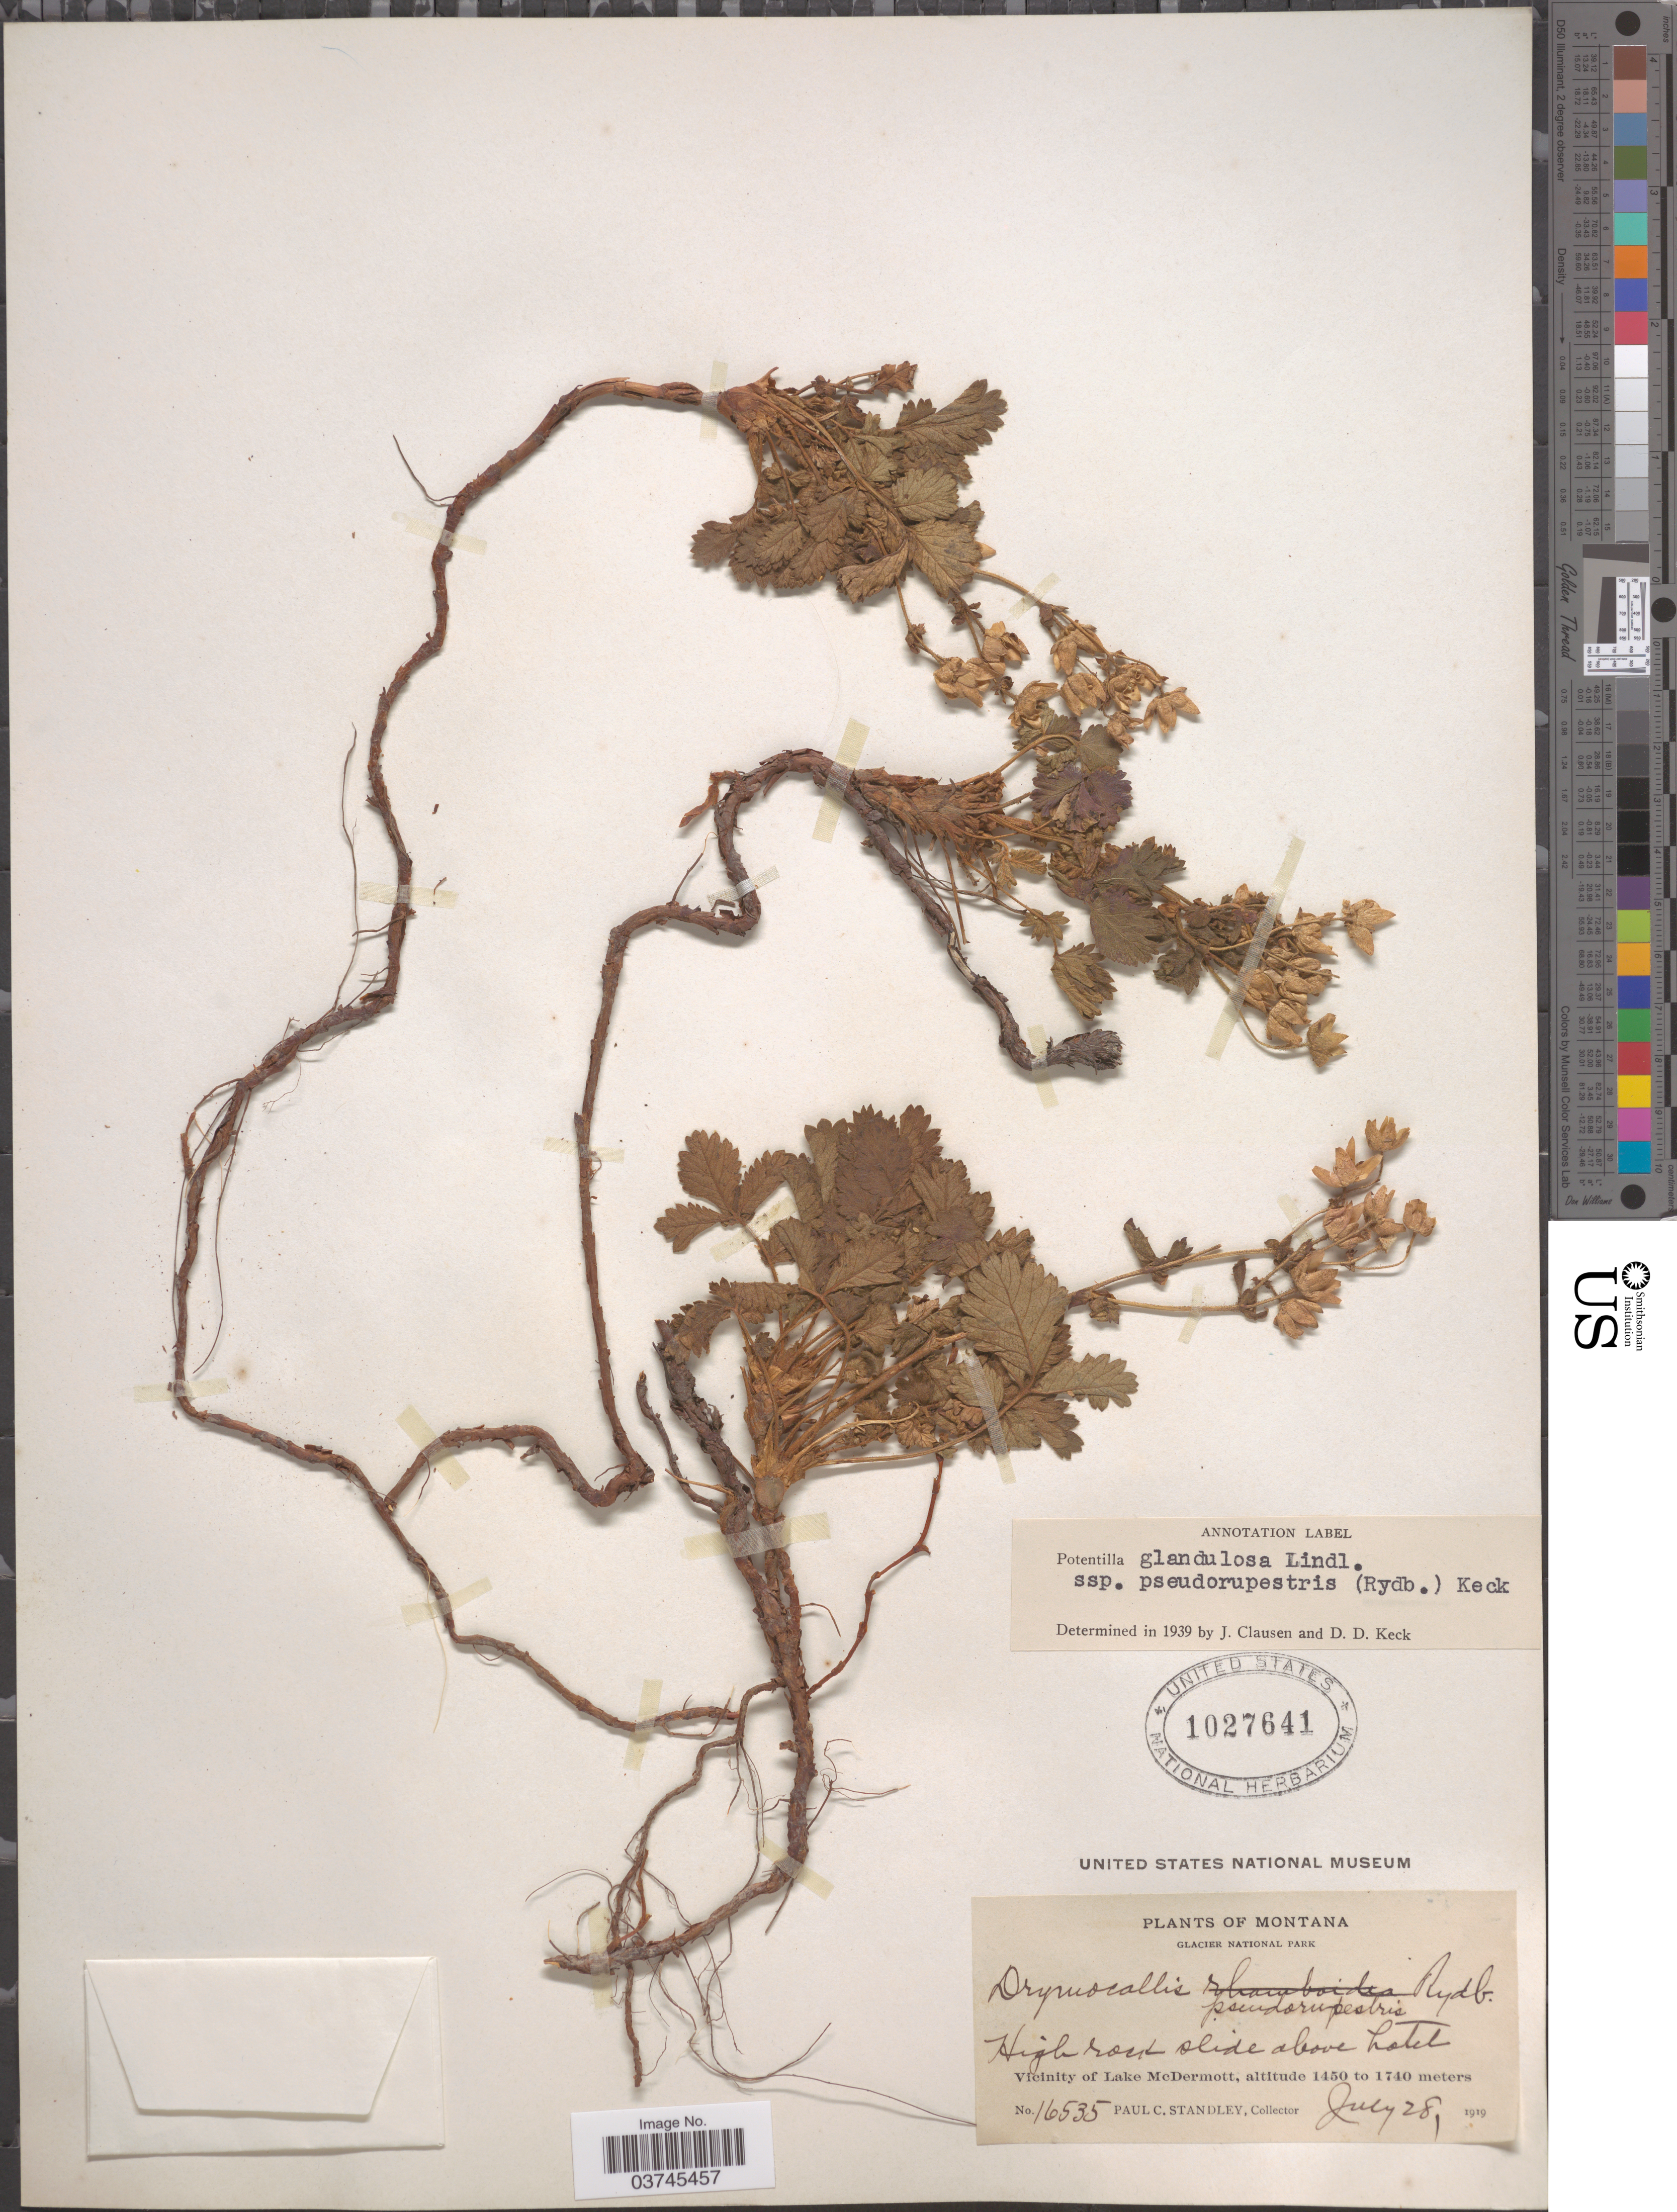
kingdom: Plantae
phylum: Tracheophyta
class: Magnoliopsida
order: Rosales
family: Rosaceae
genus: Drymocallis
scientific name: Drymocallis pseudorupestris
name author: (Rydb.) Rydb.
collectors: P. C. Standley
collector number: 16535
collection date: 1919-07-28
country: United States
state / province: Montana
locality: Glacier National Park. Vicinity of Lake McDermott.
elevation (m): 1450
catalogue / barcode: US 1027641